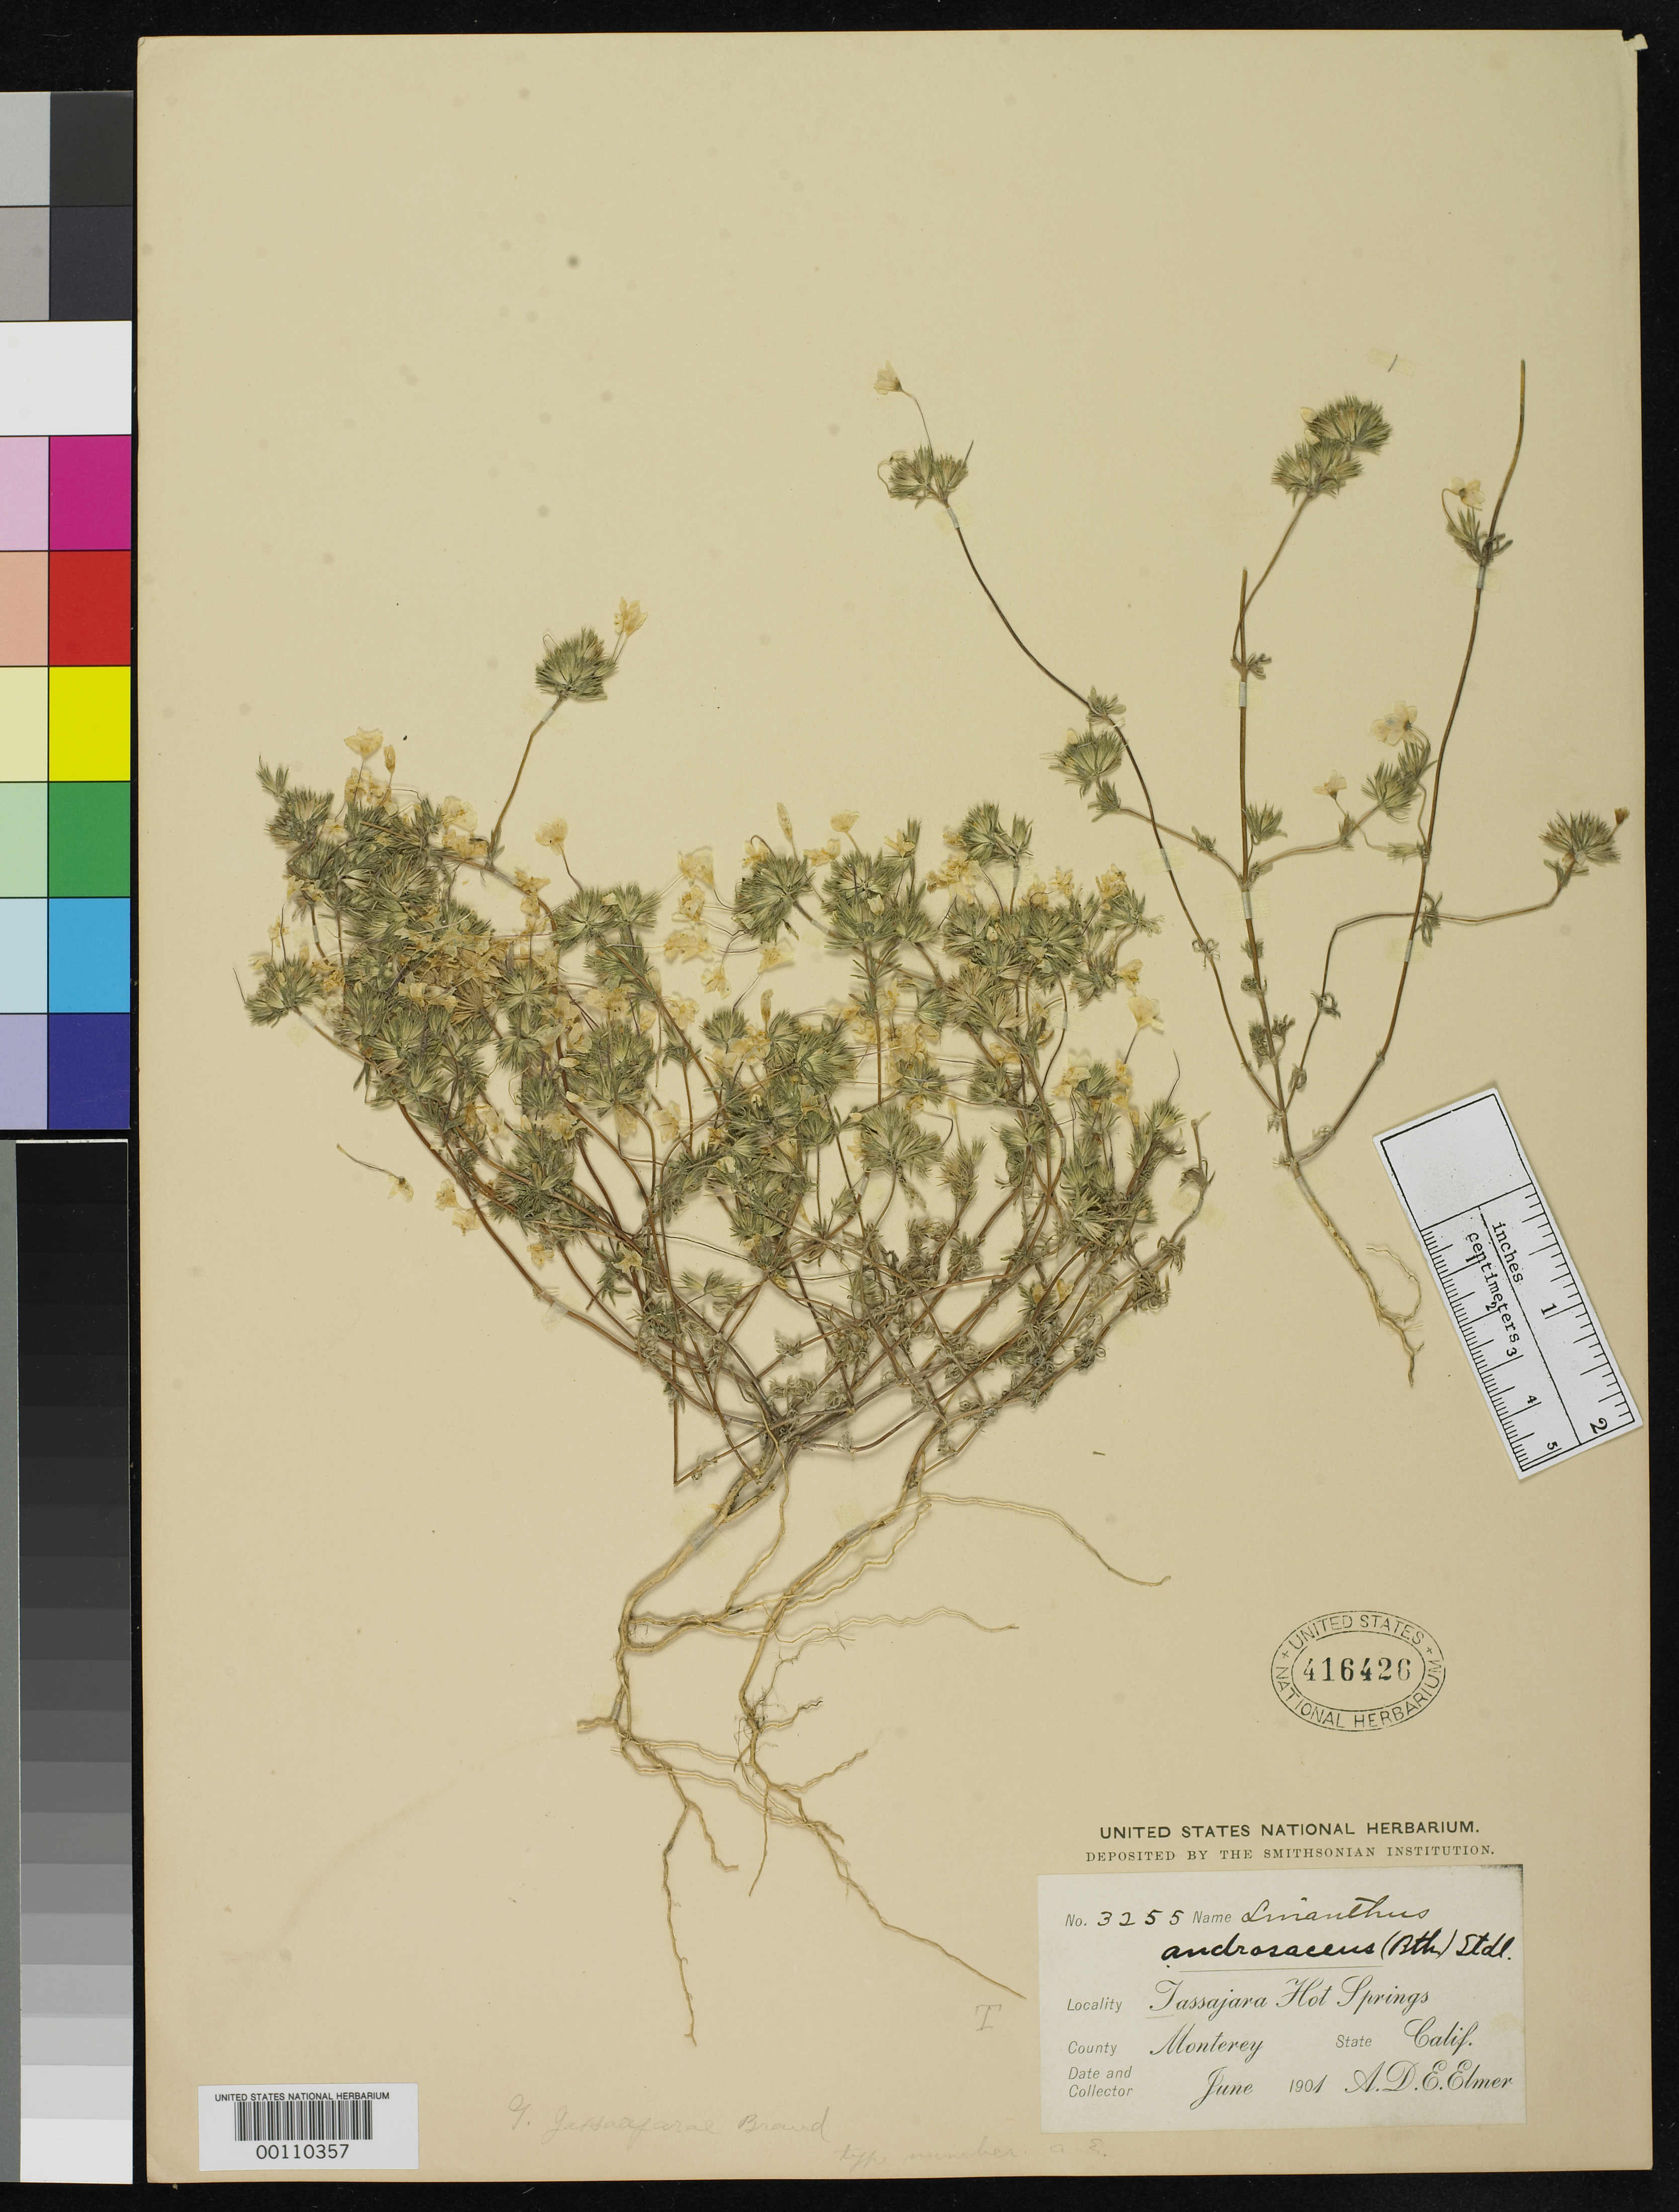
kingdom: Plantae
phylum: Tracheophyta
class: Magnoliopsida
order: Ericales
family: Polemoniaceae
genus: Gilia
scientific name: Gilia jassajarae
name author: Brand in Engl.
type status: Isotype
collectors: A. D. E. Elmer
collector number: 3255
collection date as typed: Jun 1901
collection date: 1901-06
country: United States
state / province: California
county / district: Monterey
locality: Jassajara, Jassajara Hot Springs.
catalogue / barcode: US 416426